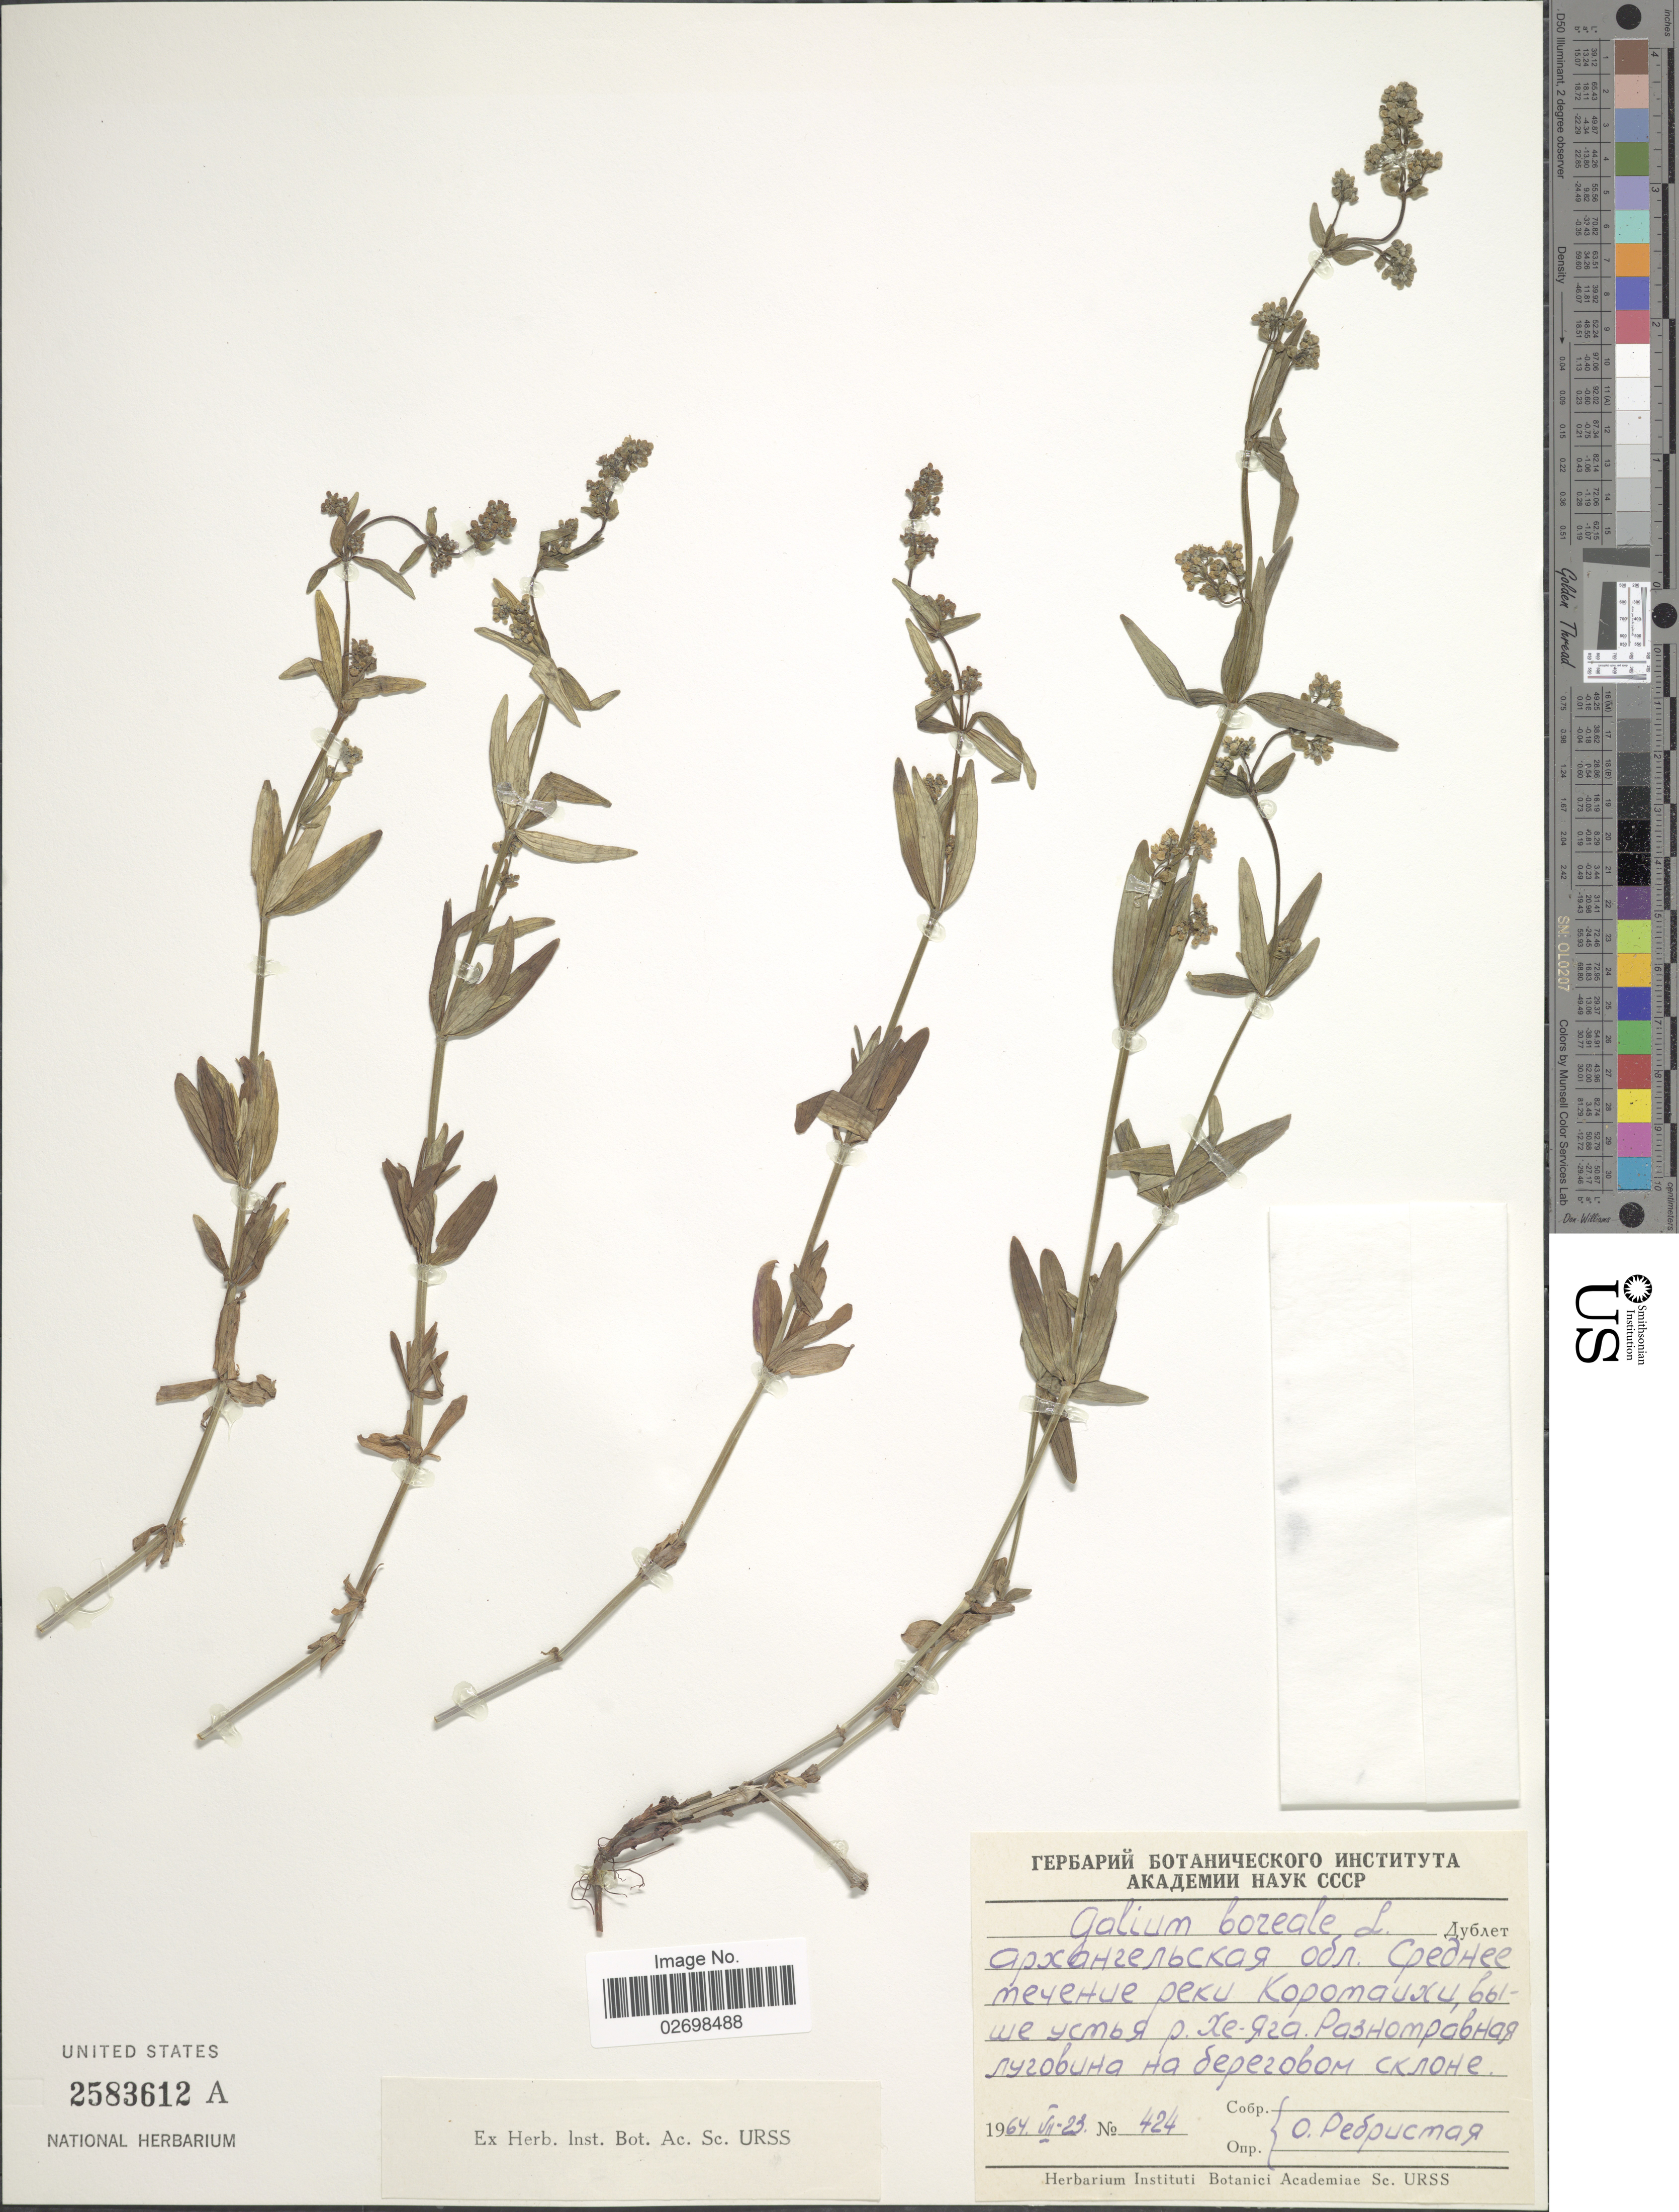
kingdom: Plantae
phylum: Tracheophyta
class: Magnoliopsida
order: Gentianales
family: Rubiaceae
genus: Galium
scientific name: Galium boreale L.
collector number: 424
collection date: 1964-07-23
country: U.S.S.R.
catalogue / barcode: US 2583612A